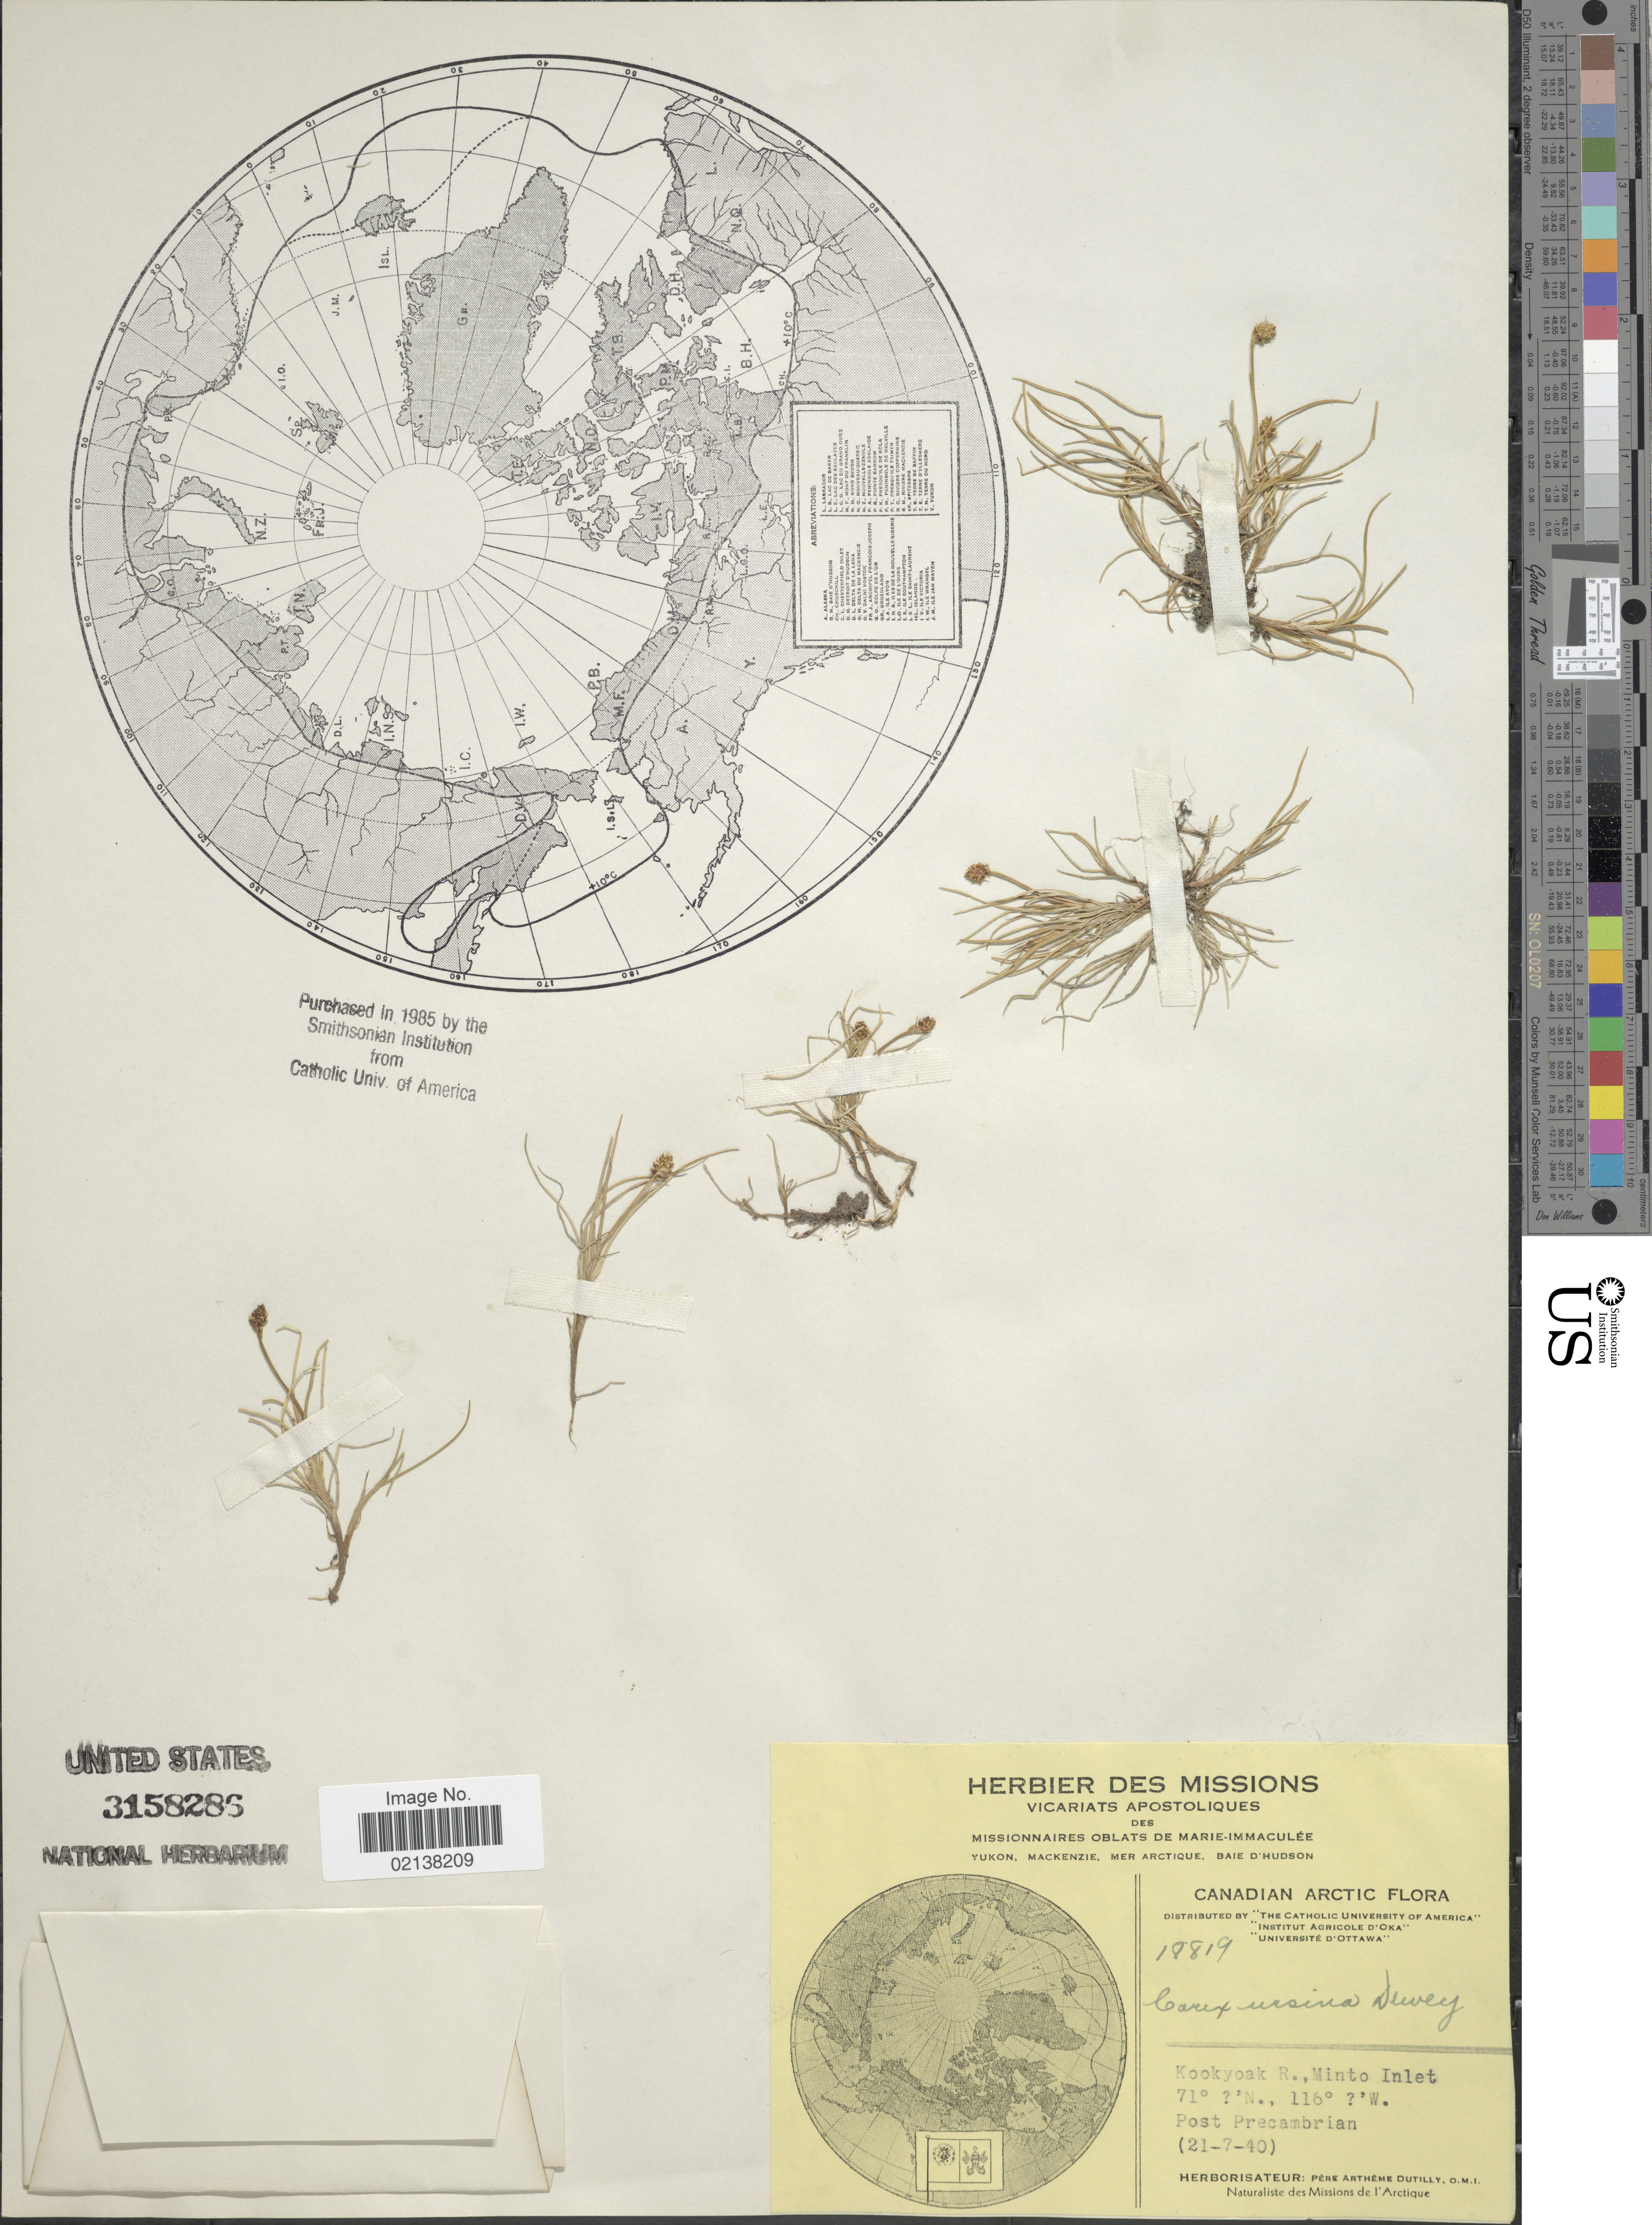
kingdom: Plantae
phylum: Tracheophyta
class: Liliopsida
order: Poales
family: Cyperaceae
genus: Carex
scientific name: Carex ursina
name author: Dewey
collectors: A. Dutilly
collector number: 18819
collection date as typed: Transcribed d/m/y: 21/7/40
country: Canada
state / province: Northwest Territories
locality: Canadian Arctic. Kookyoak R., Minto Inlet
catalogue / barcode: US 3158286